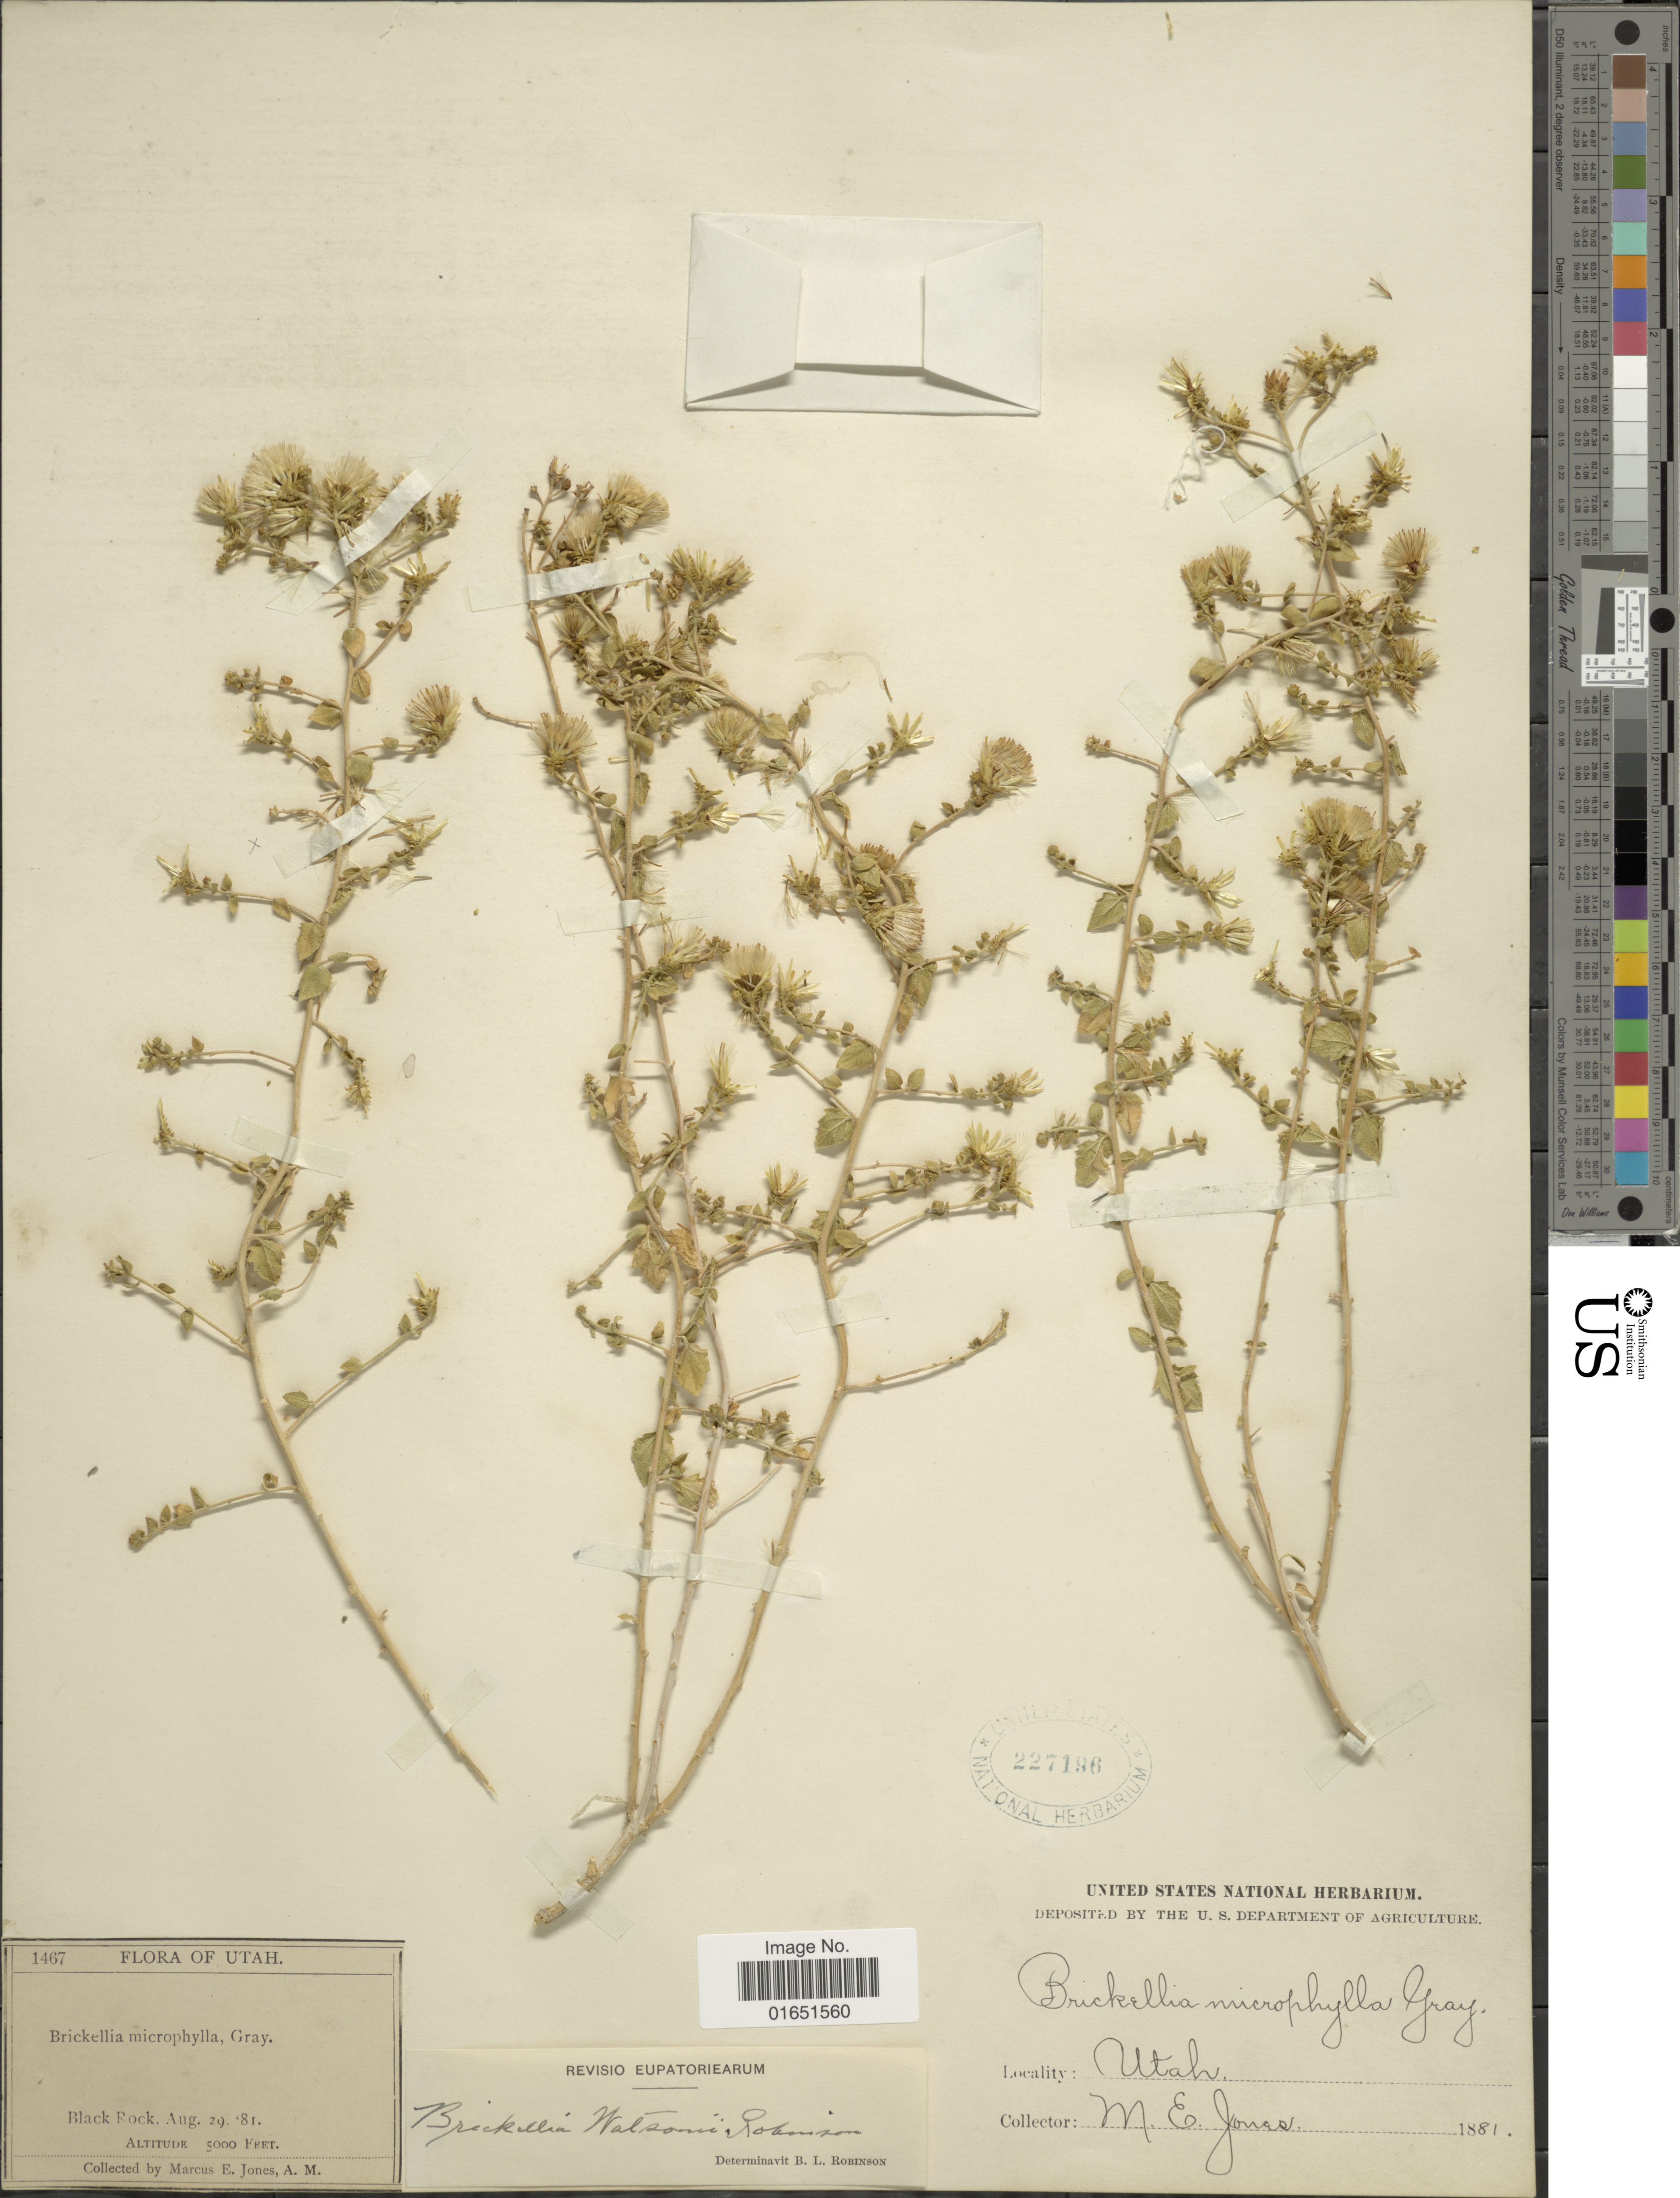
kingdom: Plantae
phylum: Tracheophyta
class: Magnoliopsida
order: Asterales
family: Asteraceae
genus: Brickellia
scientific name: Brickellia watsonii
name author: B.L. Rob.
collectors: M. E. Jones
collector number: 1467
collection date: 1881-08-29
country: United States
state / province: Utah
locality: Black Rock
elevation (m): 1524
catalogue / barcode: US 227196